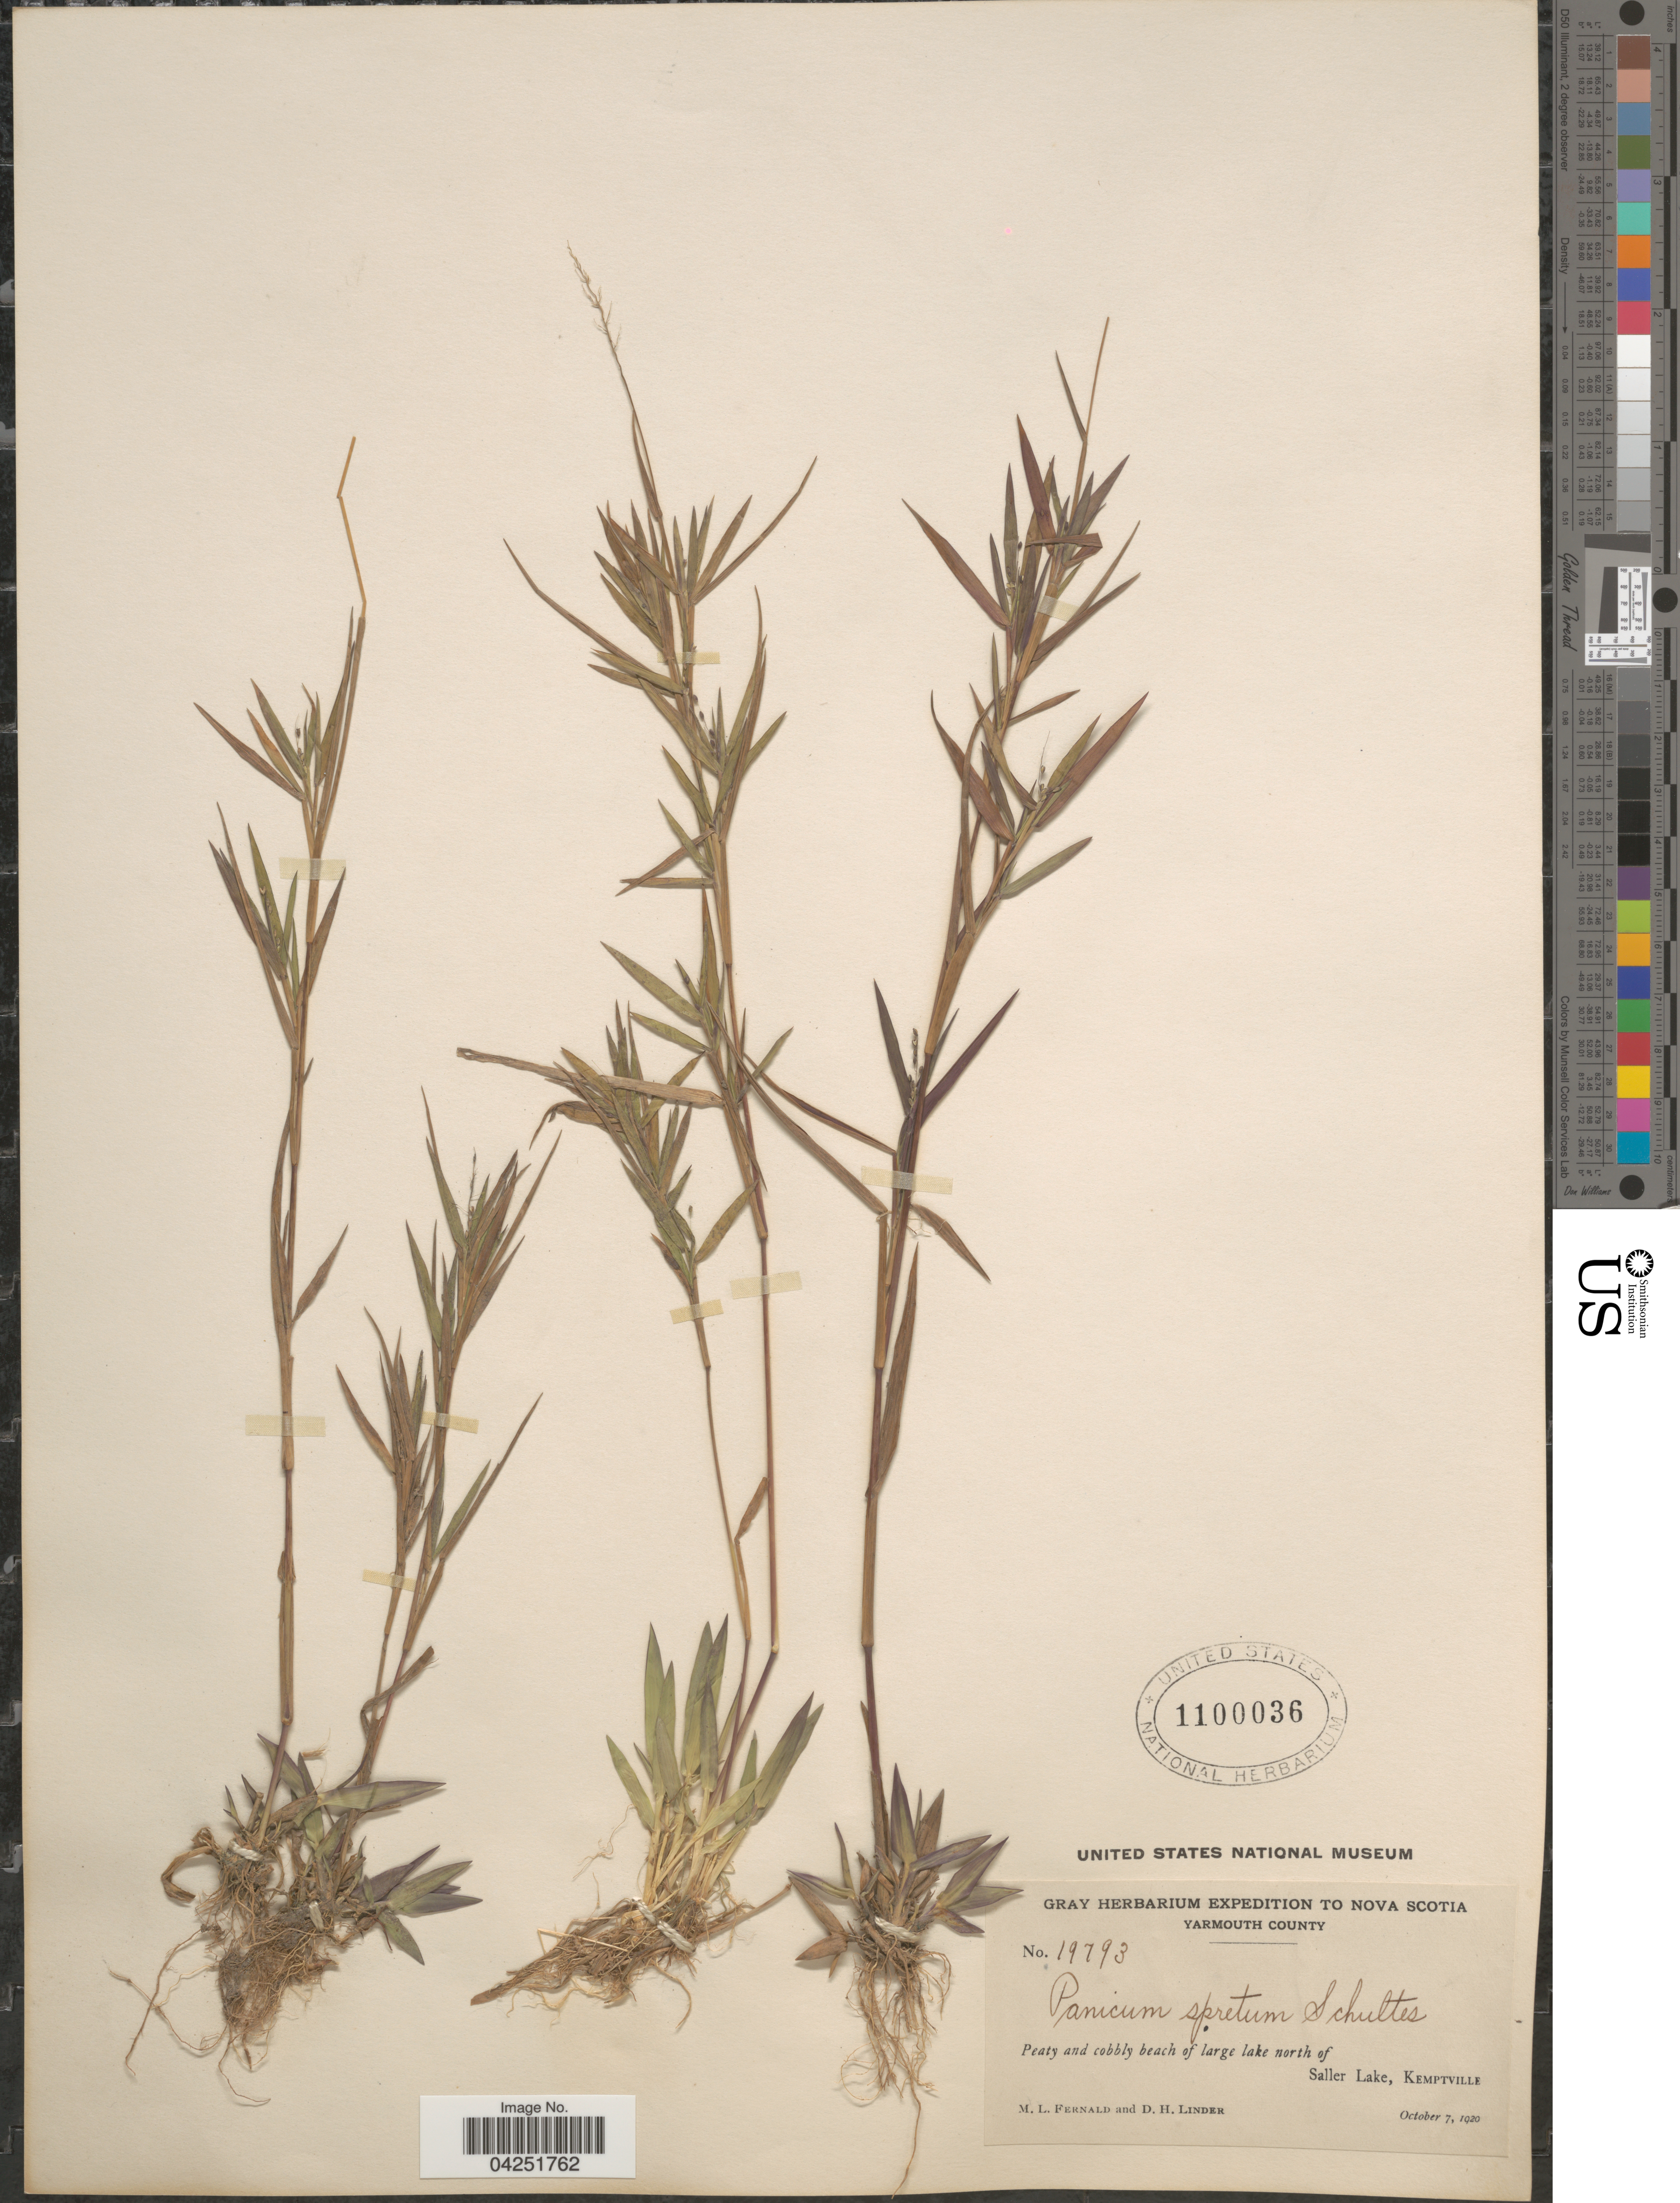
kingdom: Plantae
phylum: Tracheophyta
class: Liliopsida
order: Poales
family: Poaceae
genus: Dichanthelium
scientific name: Dichanthelium acuminatum var. densiflorum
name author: (Rand & Redfield) Gould & C.A. Clark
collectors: M. L. Fernald & D. Linder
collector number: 19793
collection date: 1920-10-07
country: Canada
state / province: Nova Scotia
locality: Gray Herbarium Expedition to Nova Scotia. Yarmouth County. Peaty and cobbly beach of large lake north of Saller Lake, Kemptville.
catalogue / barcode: US 1100036